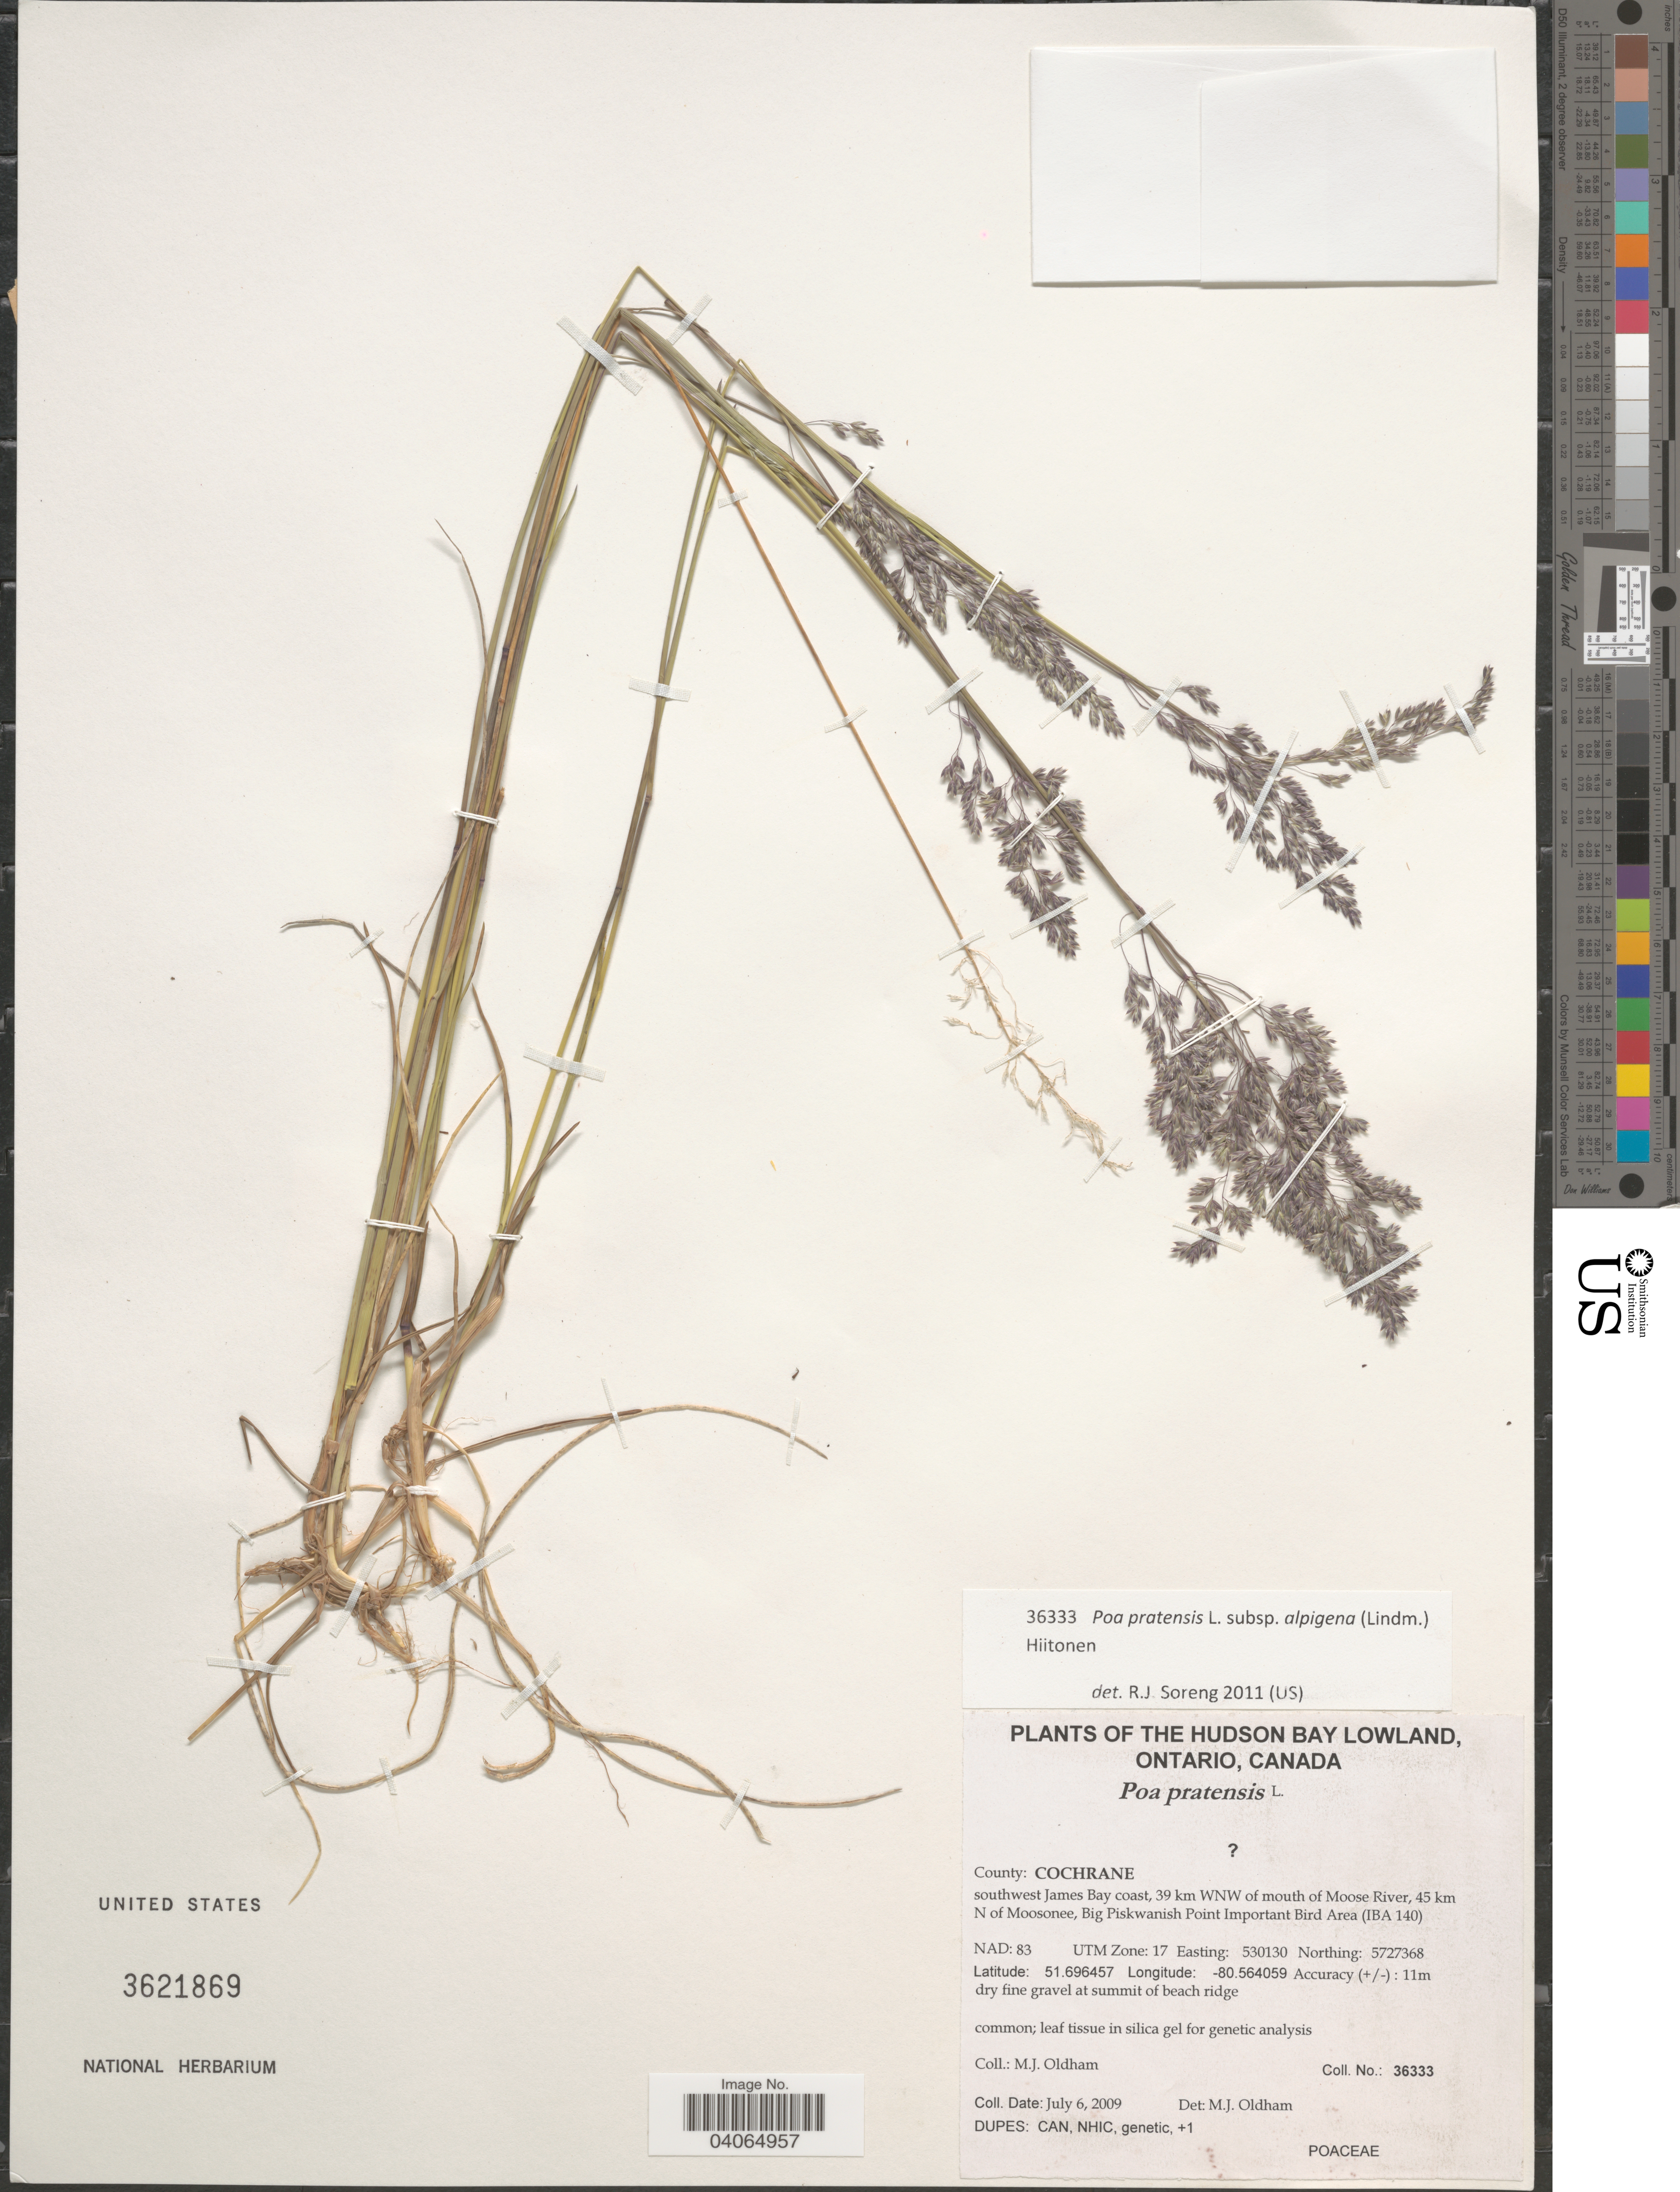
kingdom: Plantae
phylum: Tracheophyta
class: Liliopsida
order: Poales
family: Poaceae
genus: Poa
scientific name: Poa pratensis subsp. alpigena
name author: (Lindm.) Hiitonen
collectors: M. Oldham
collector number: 36333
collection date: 2009-07-06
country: Canada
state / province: Ontario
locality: The Hudson Bay Lowland. County: Cochrane. Southwest James Bay coast, 39 km WNW of mouth of Moose River, 45 km N of Moosonee, Big Piskwanish Point Important Bird Area (IBA 140). NAD: 83 UTM Zone: 17 Easting: 530130 Northing: 5727368. Summit of beach ridge.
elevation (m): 11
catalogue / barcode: US 3621869